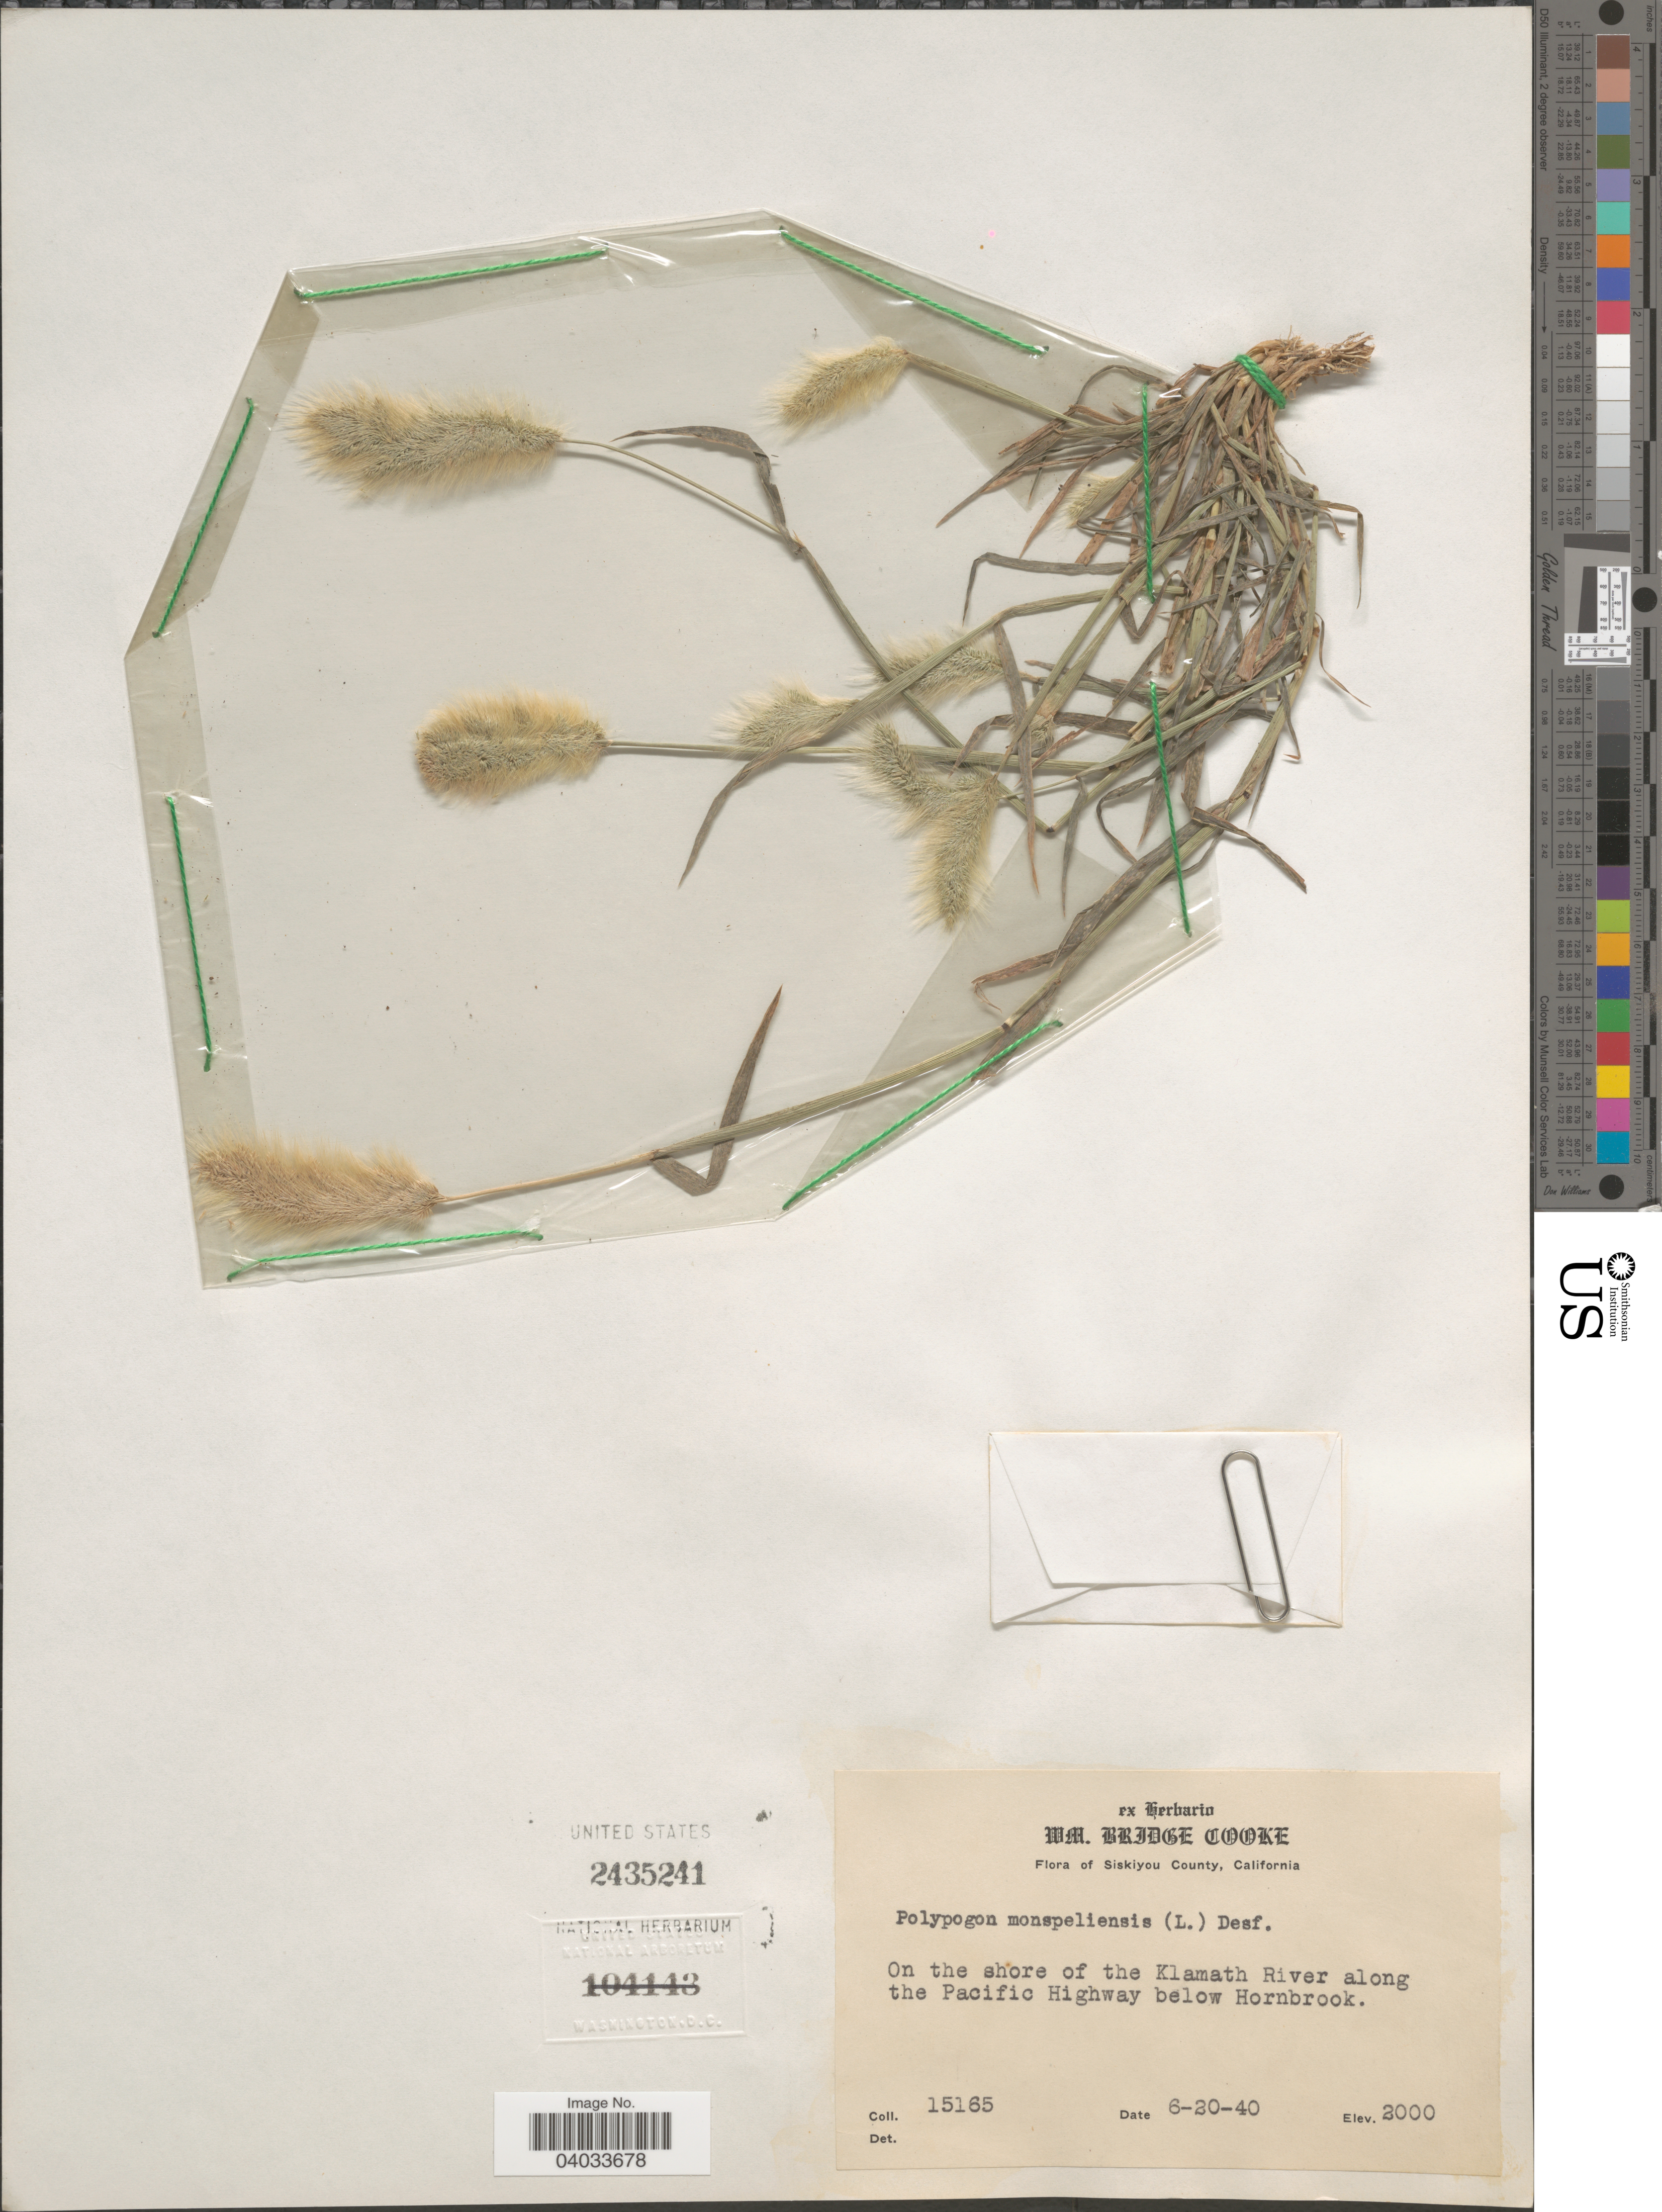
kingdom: Plantae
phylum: Tracheophyta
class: Liliopsida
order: Poales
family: Poaceae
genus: Polypogon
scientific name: Polypogon monspeliensis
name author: (L.) Desf.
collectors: ex herb. WM. Bridge Cooke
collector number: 15165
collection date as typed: Transcribed d/m/y: 20/6/40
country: United States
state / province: California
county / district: Siskiyou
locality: Siskiyou County. On the shore of the Klamath River along the Pacific Highway below Hornbrook.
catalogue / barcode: US 2435241